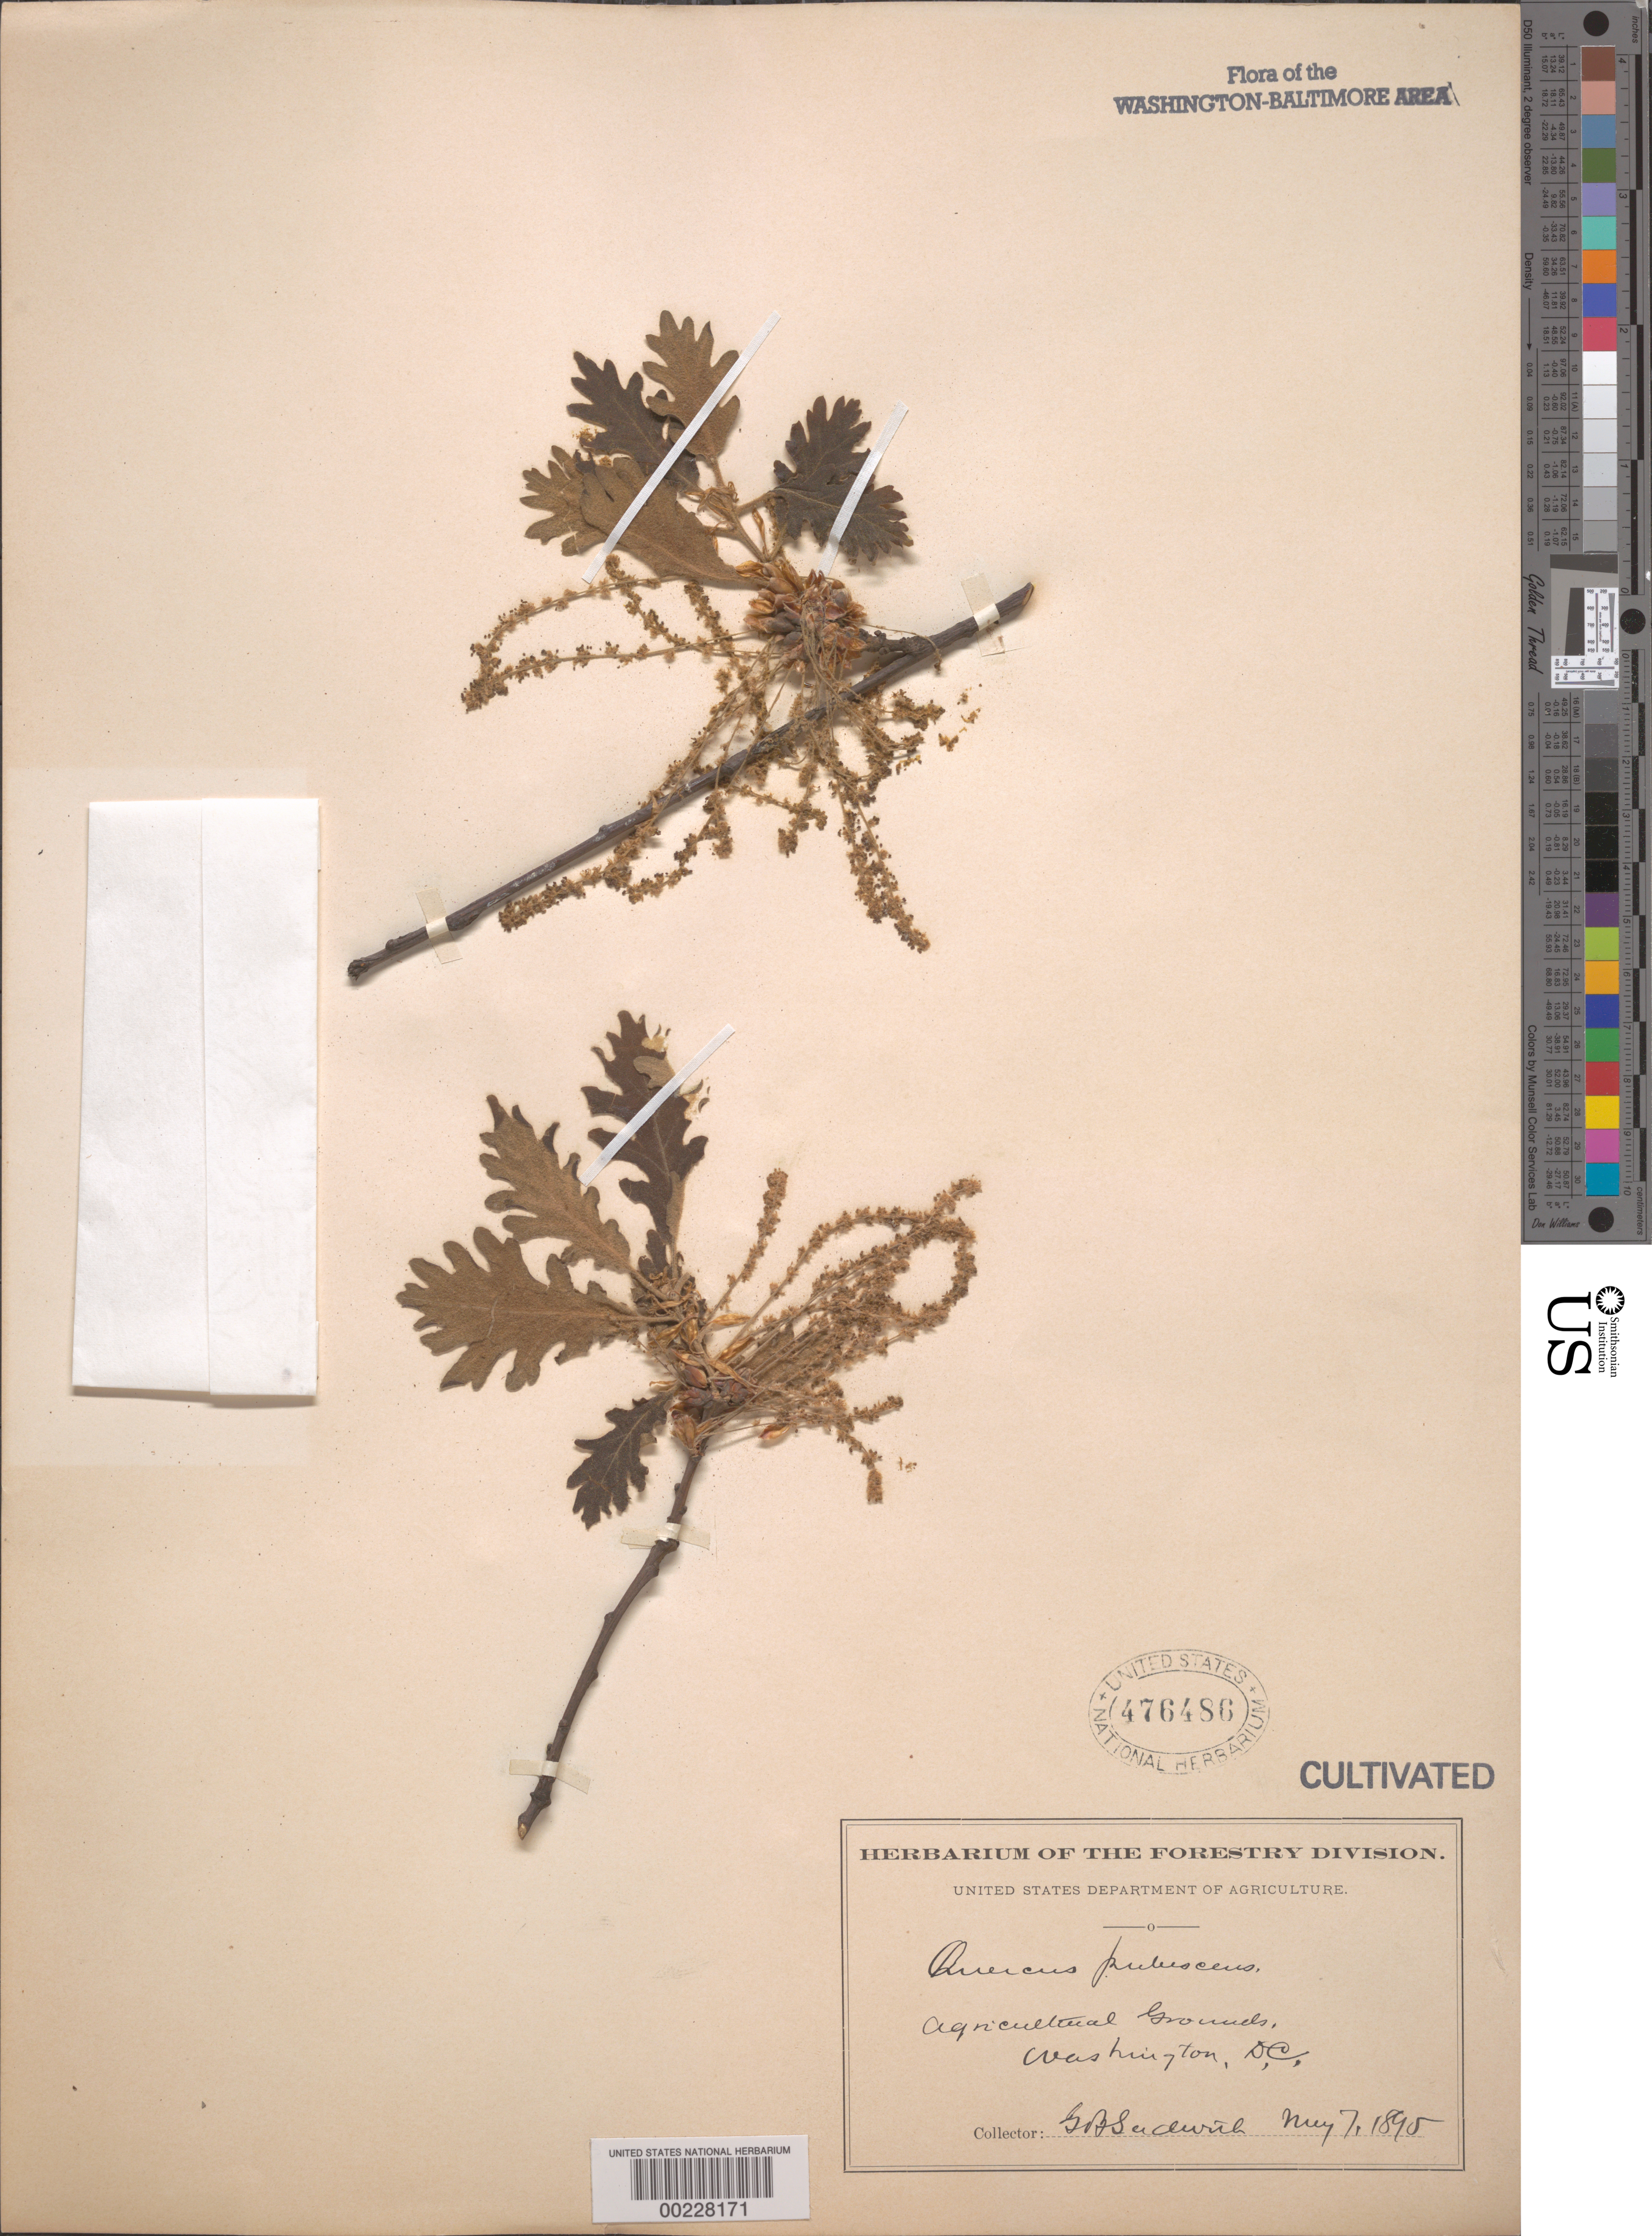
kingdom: Plantae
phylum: Tracheophyta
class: Magnoliopsida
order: Fagales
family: Fagaceae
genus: Quercus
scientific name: Quercus pubescens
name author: Willd.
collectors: G. B. Sudworth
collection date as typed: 07 May 1895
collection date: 1895-05-07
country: United States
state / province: District of Columbia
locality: Agricultural grounds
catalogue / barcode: US 476486